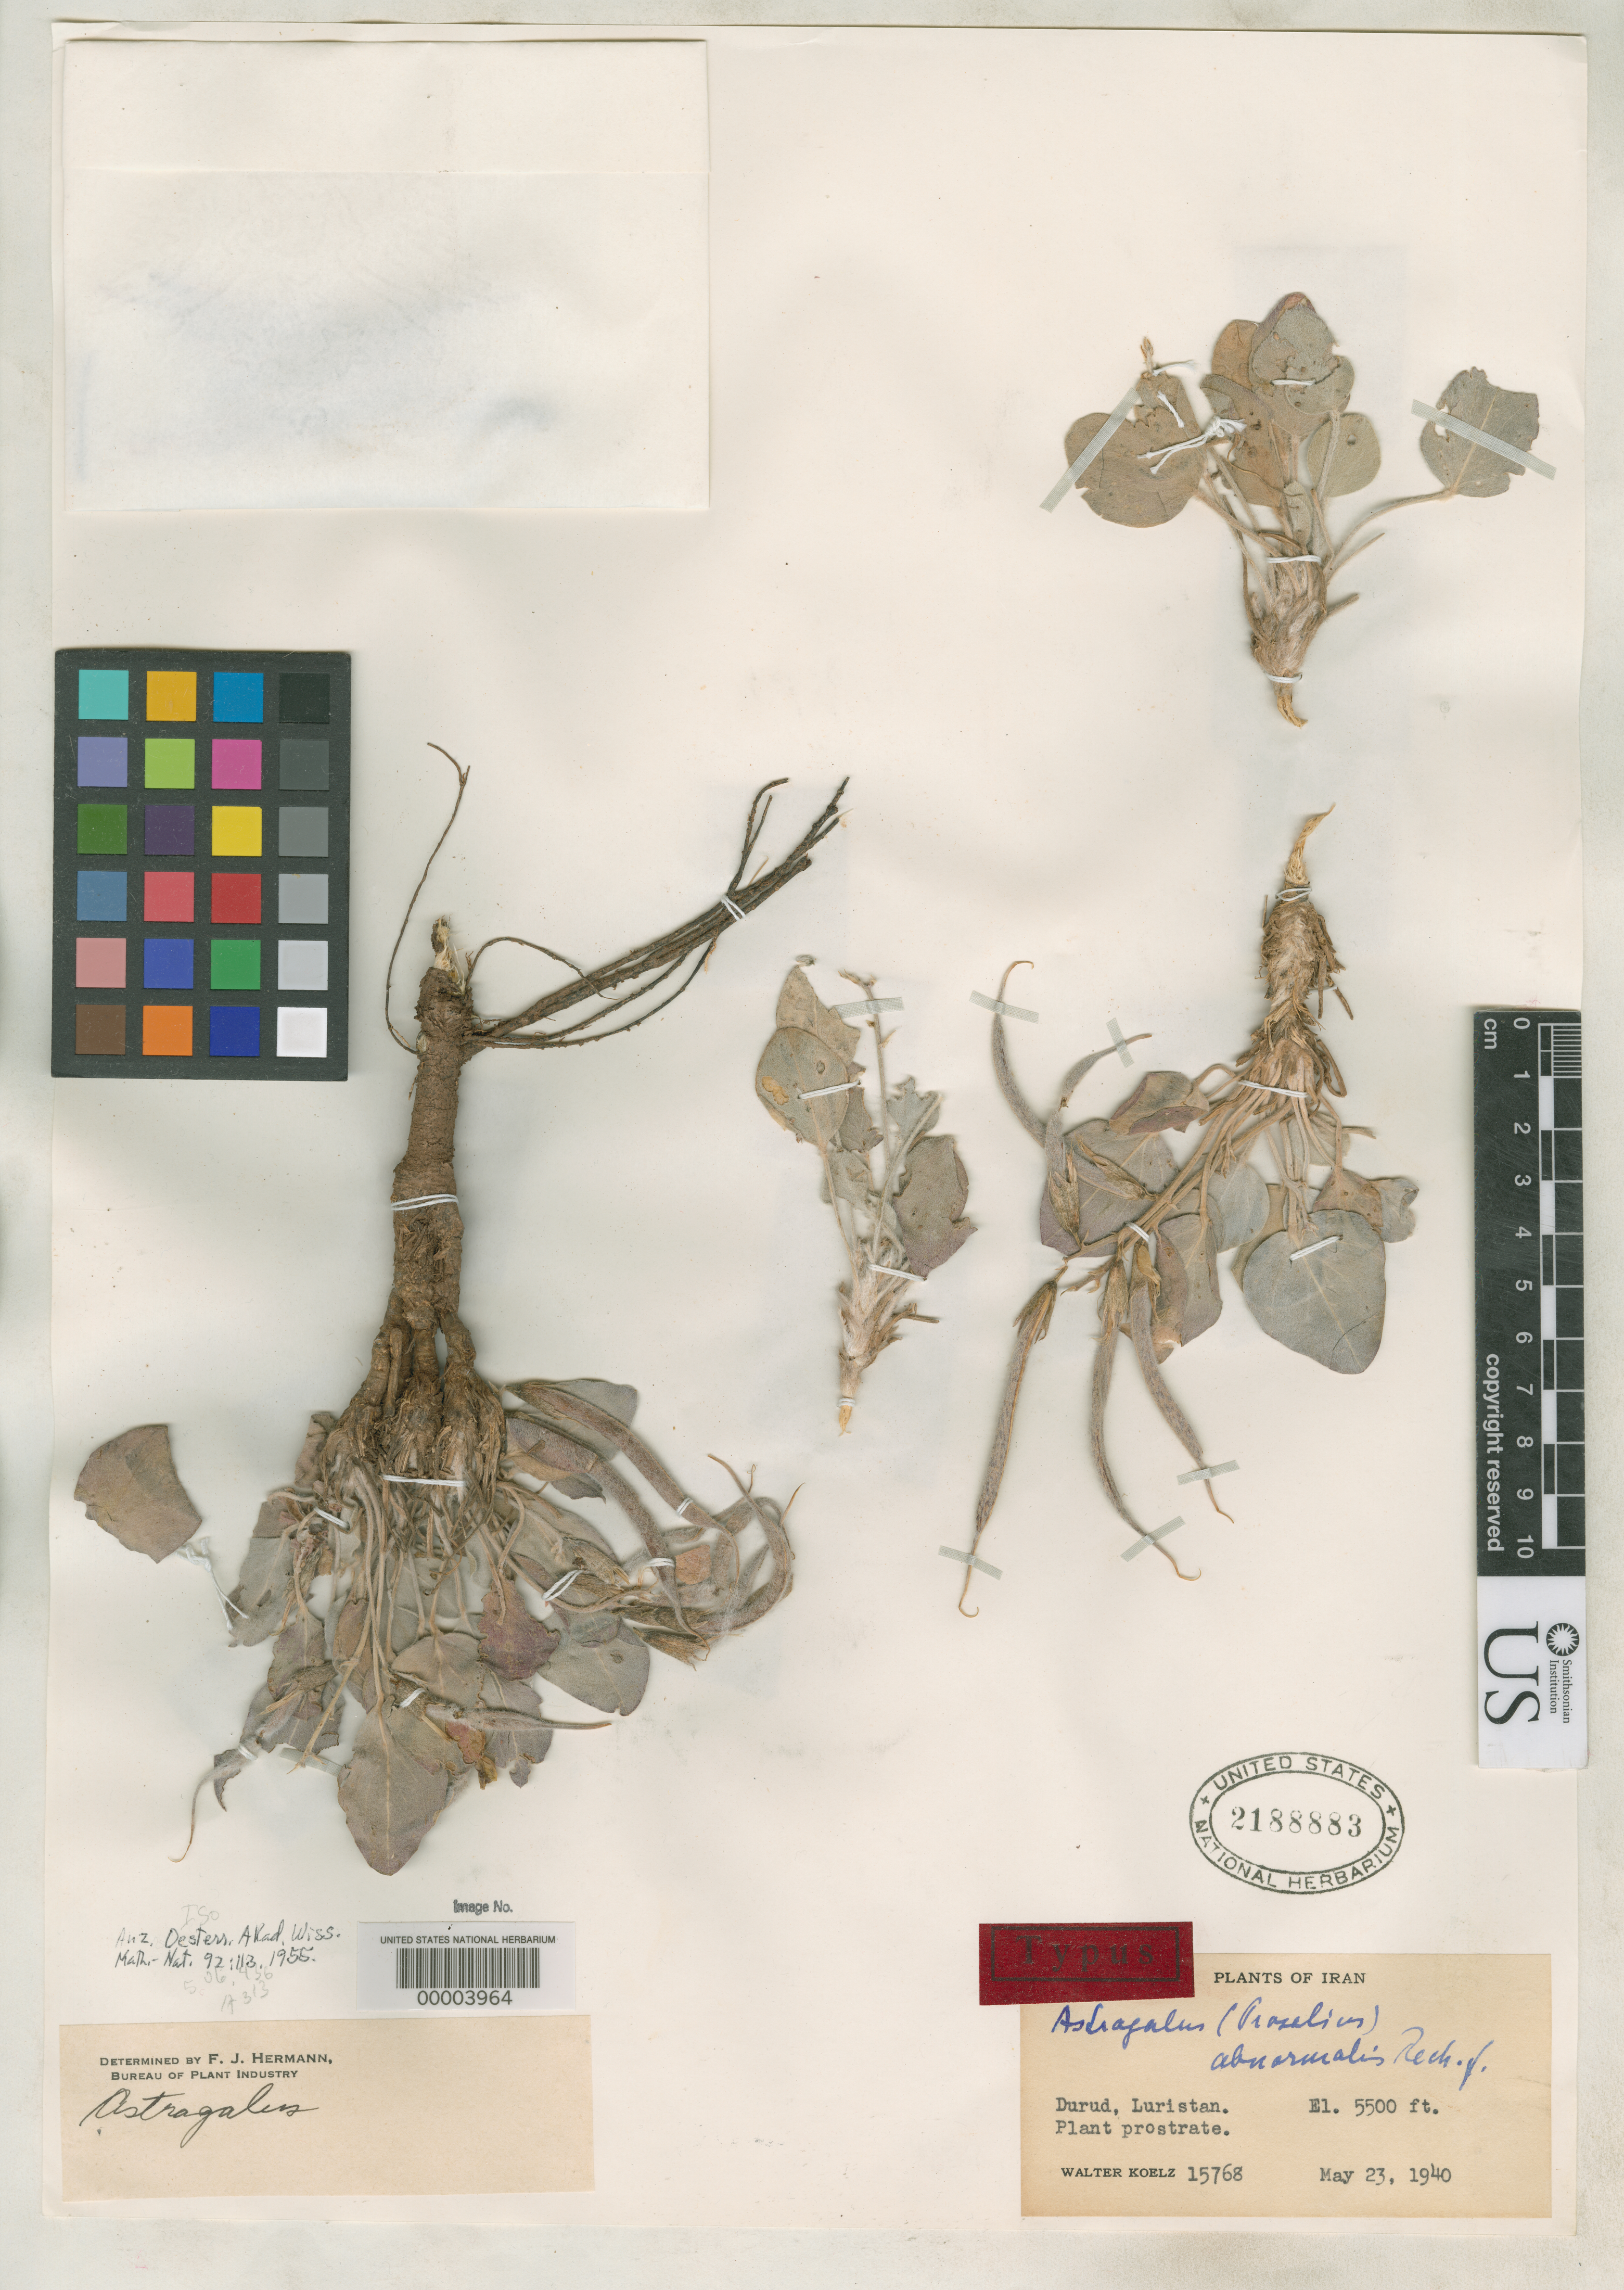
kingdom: Plantae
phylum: Tracheophyta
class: Magnoliopsida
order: Fabales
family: Fabaceae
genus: Astragalus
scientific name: Astragalus abnormalis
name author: Rech. f.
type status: Isotype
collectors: W. N. Koelz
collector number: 15768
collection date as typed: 23 May 1940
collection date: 1940-05-23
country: Iran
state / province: Lorestan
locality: Durud: alt. 5,500 ft.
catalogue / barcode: US 2188883